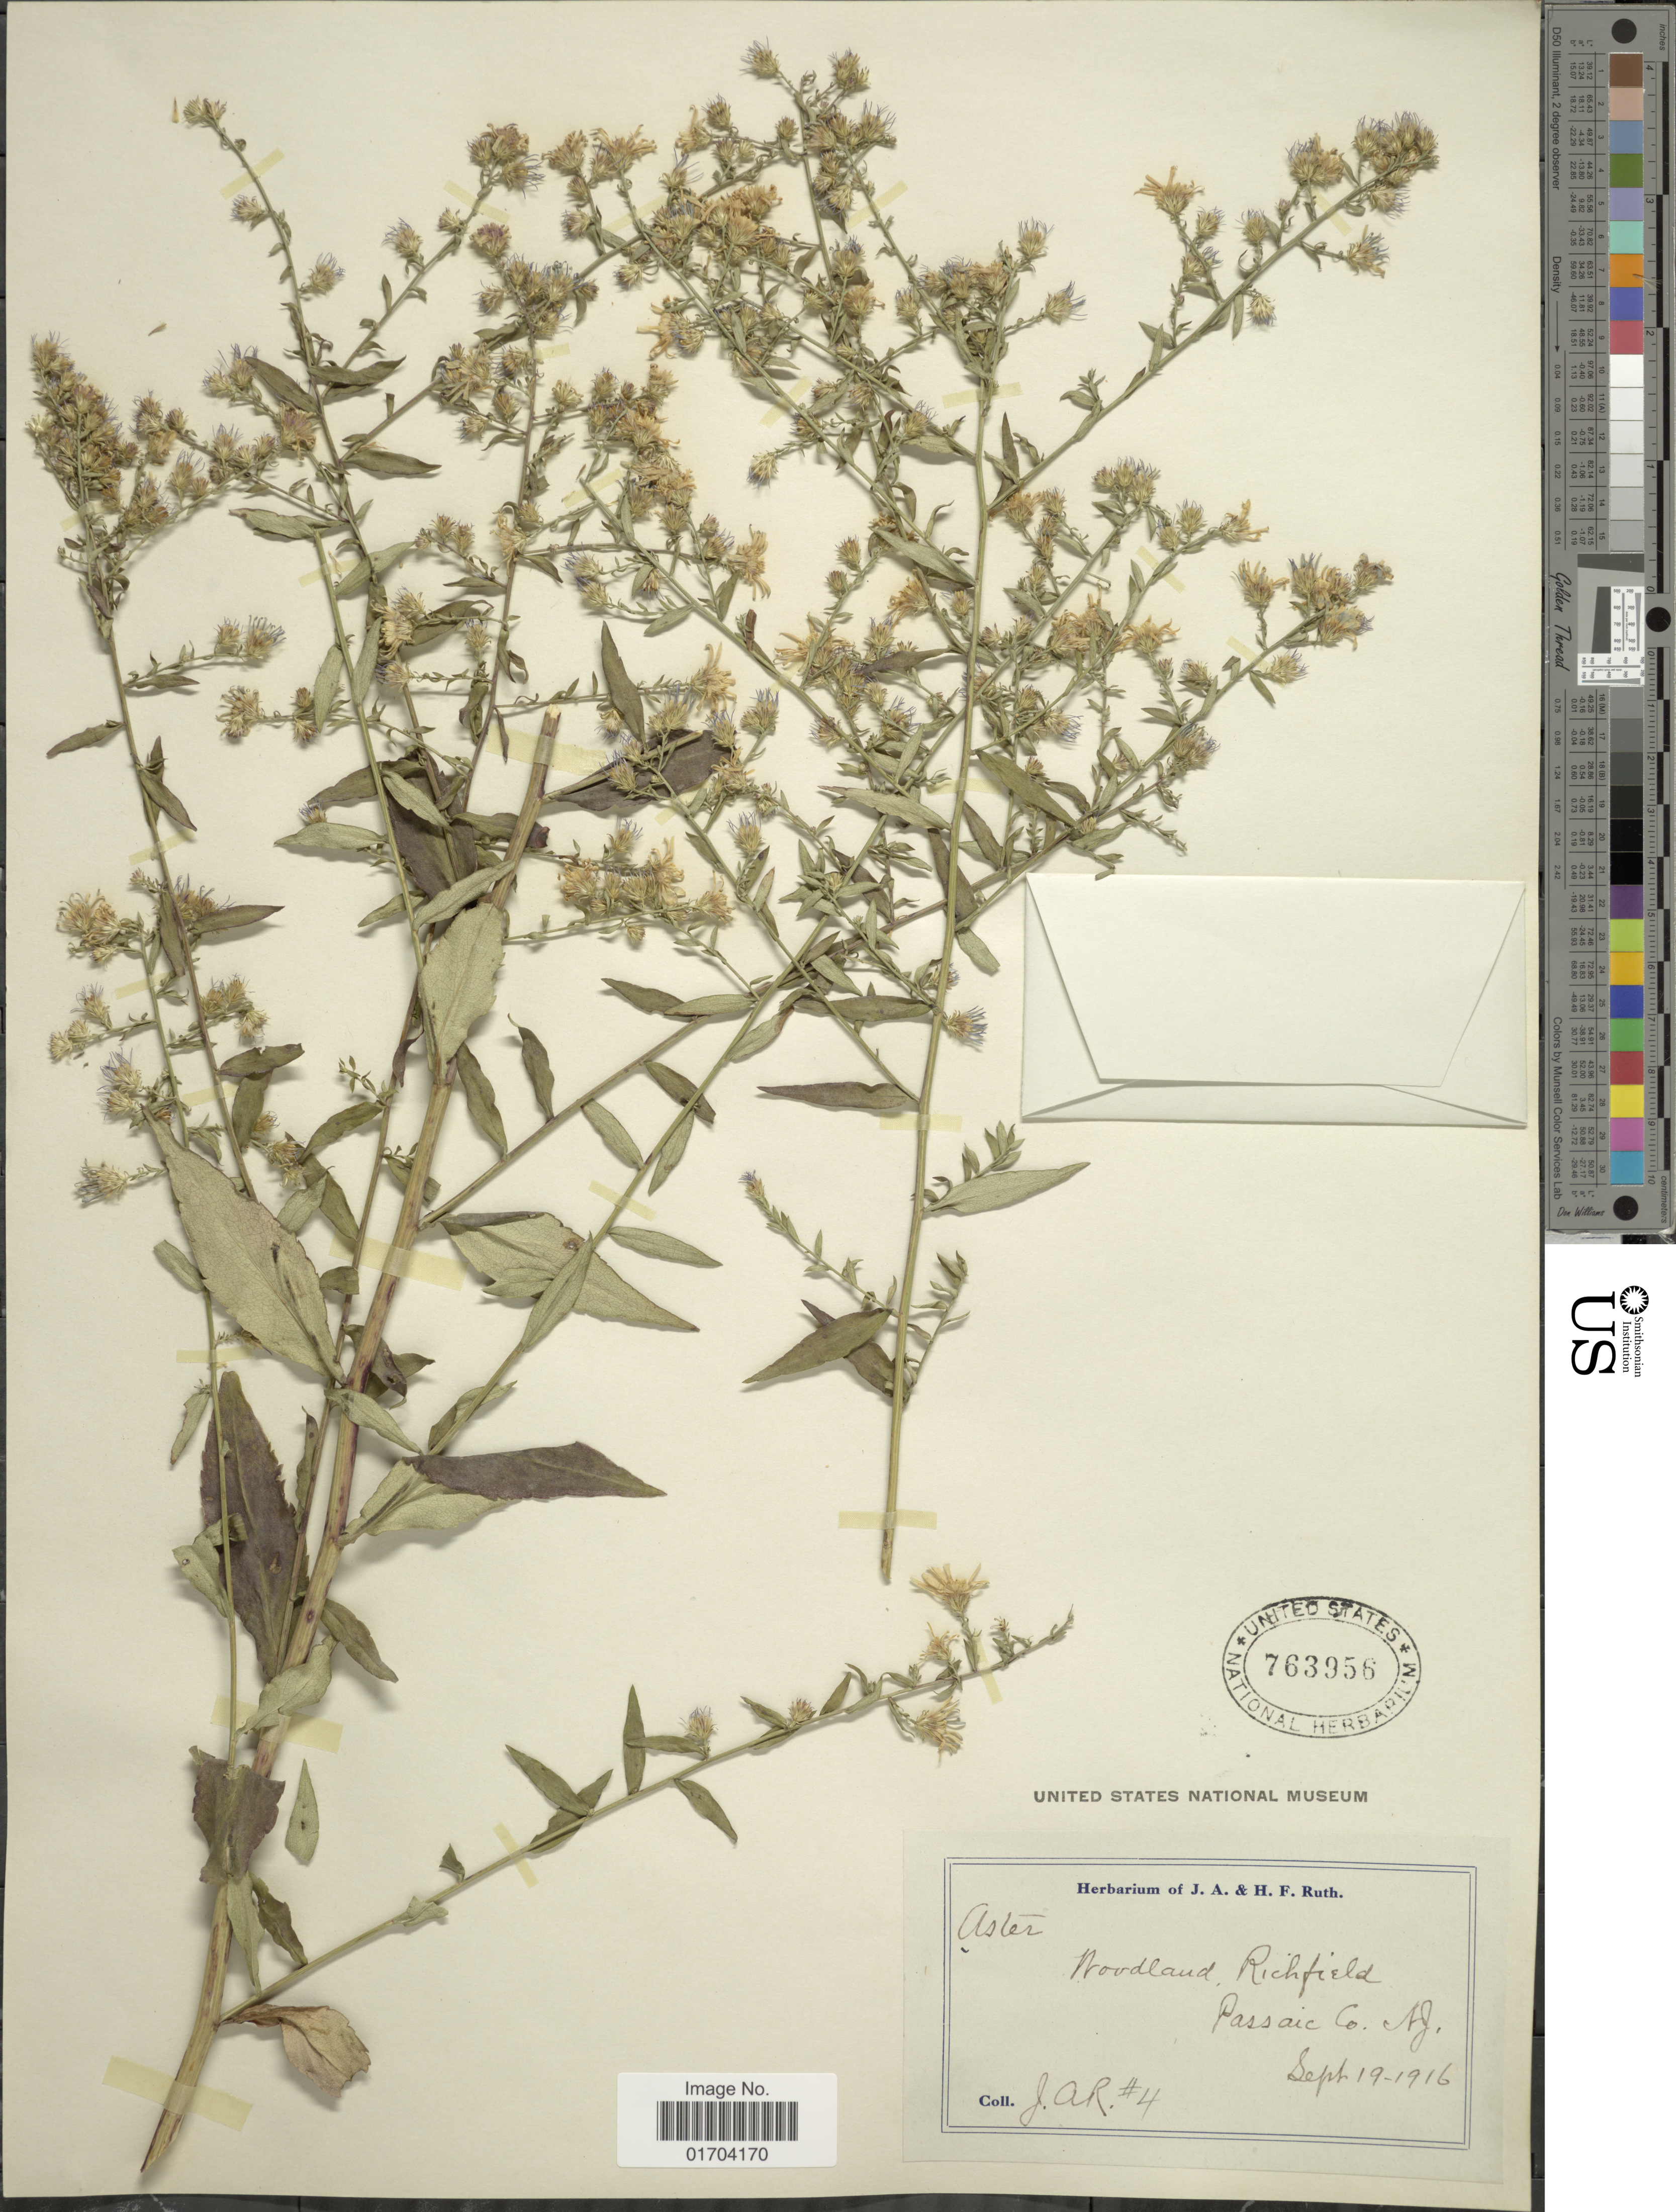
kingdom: Plantae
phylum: Tracheophyta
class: Magnoliopsida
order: Asterales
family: Asteraceae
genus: Symphyotrichum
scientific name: Symphyotrichum sp.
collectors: J. Ruth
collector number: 4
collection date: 1916-09-19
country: United States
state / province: New Jersey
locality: Woodland, Richfield, Passaic Co.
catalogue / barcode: US 763956